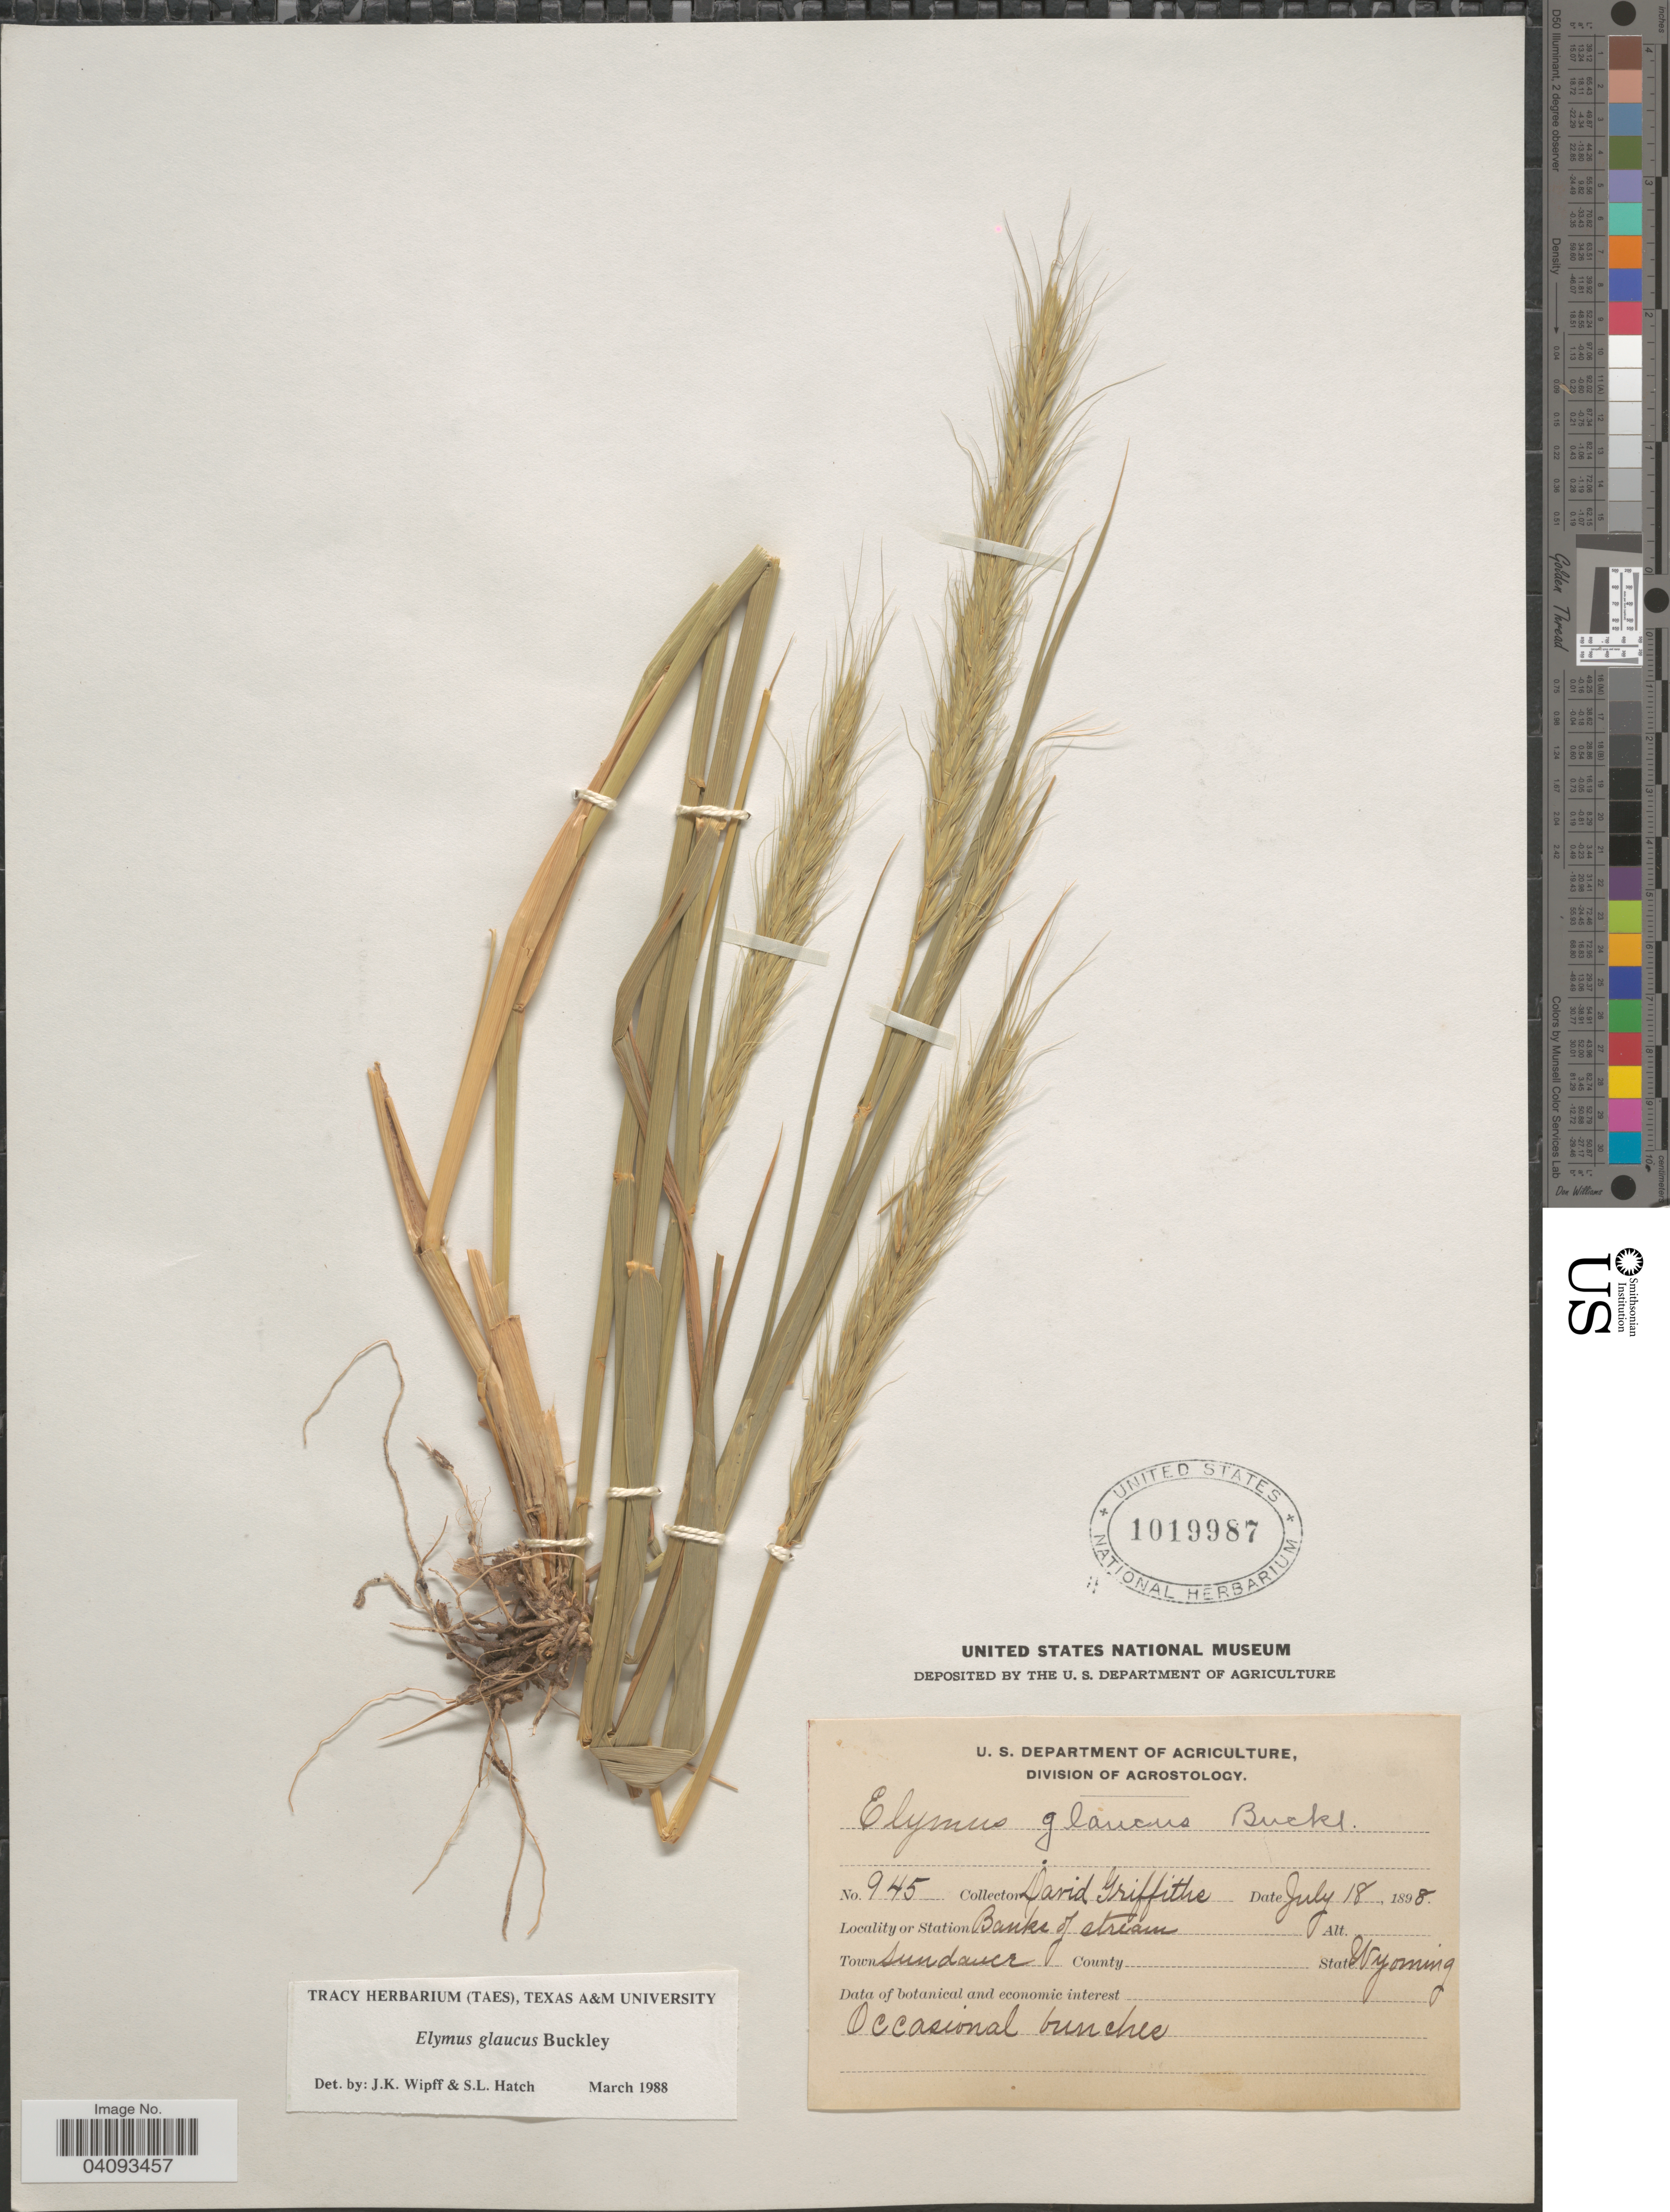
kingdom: Plantae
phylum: Tracheophyta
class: Liliopsida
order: Poales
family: Poaceae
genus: Elymus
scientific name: Elymus glaucus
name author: Buckley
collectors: D. Griffiths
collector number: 945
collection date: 1898-07-18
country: United States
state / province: Wyoming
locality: Banks of stream. Town Sundance.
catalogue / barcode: US 1019987